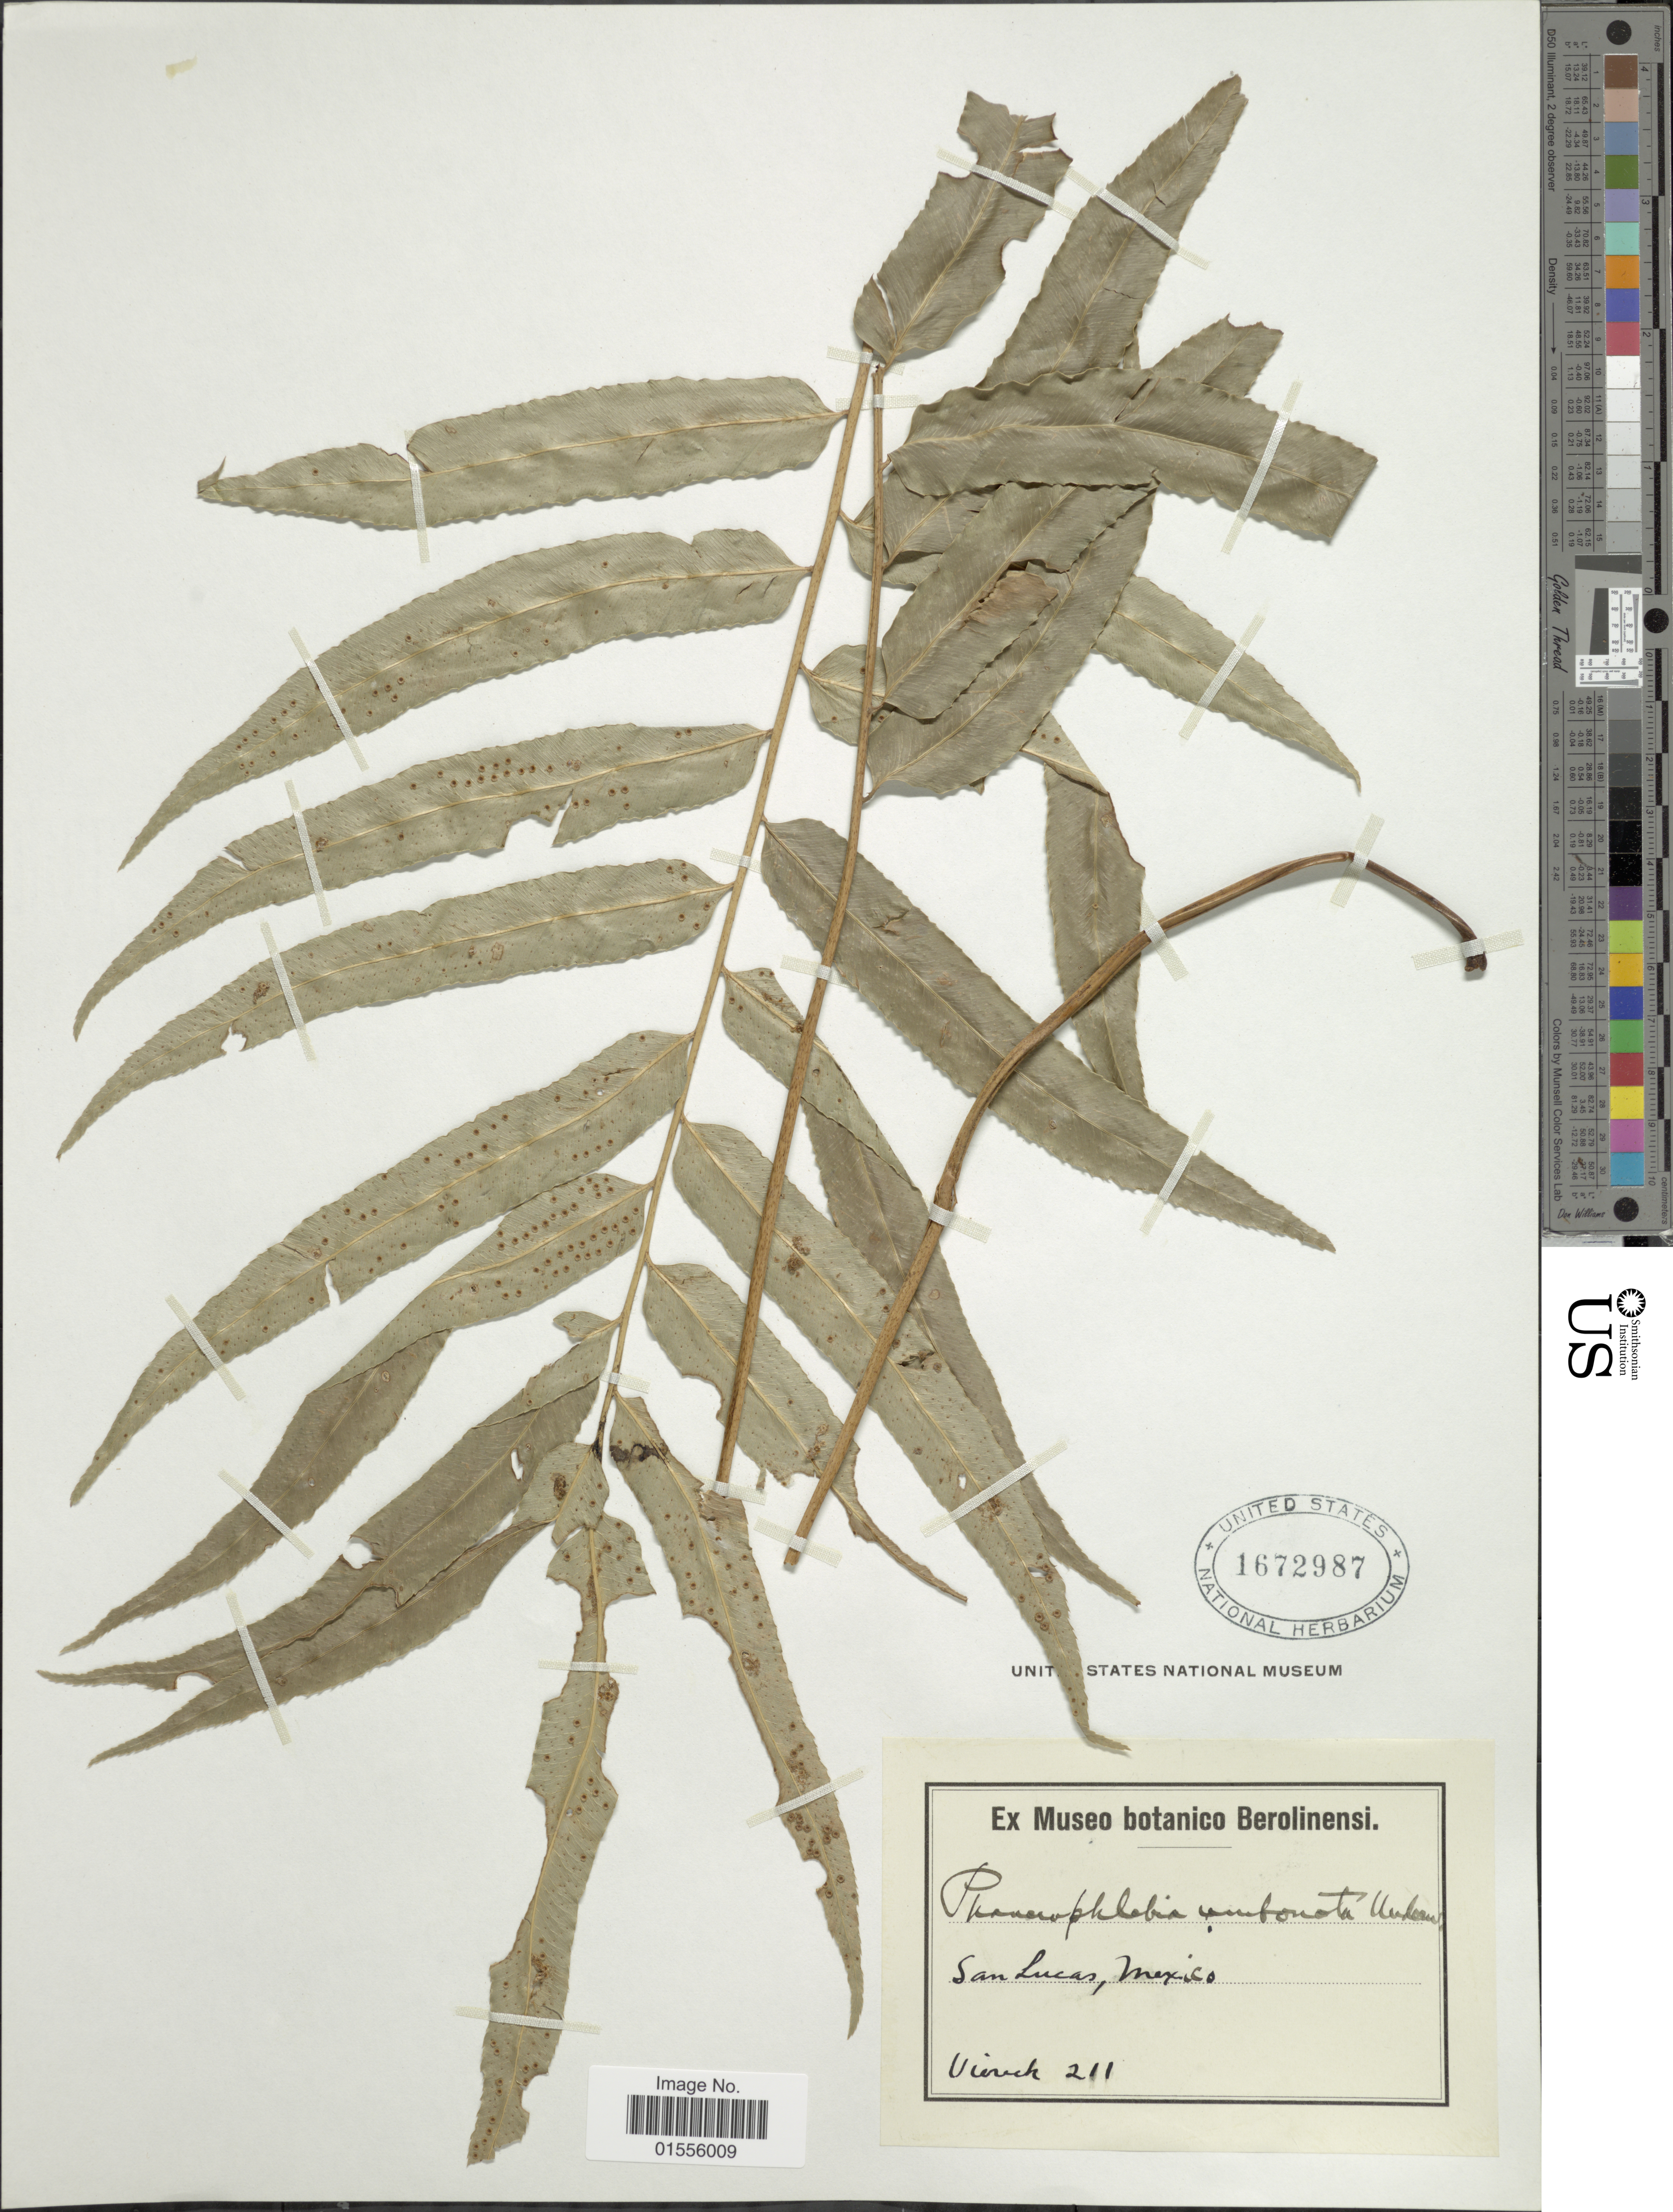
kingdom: Plantae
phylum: Tracheophyta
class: Polypodiopsida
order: Polypodiales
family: Dryopteridaceae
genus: Phanerophlebia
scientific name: Phanerophlebia umbonata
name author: Underw.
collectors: -. Viereck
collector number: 211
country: Mexico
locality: San Lucas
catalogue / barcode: US 1672987